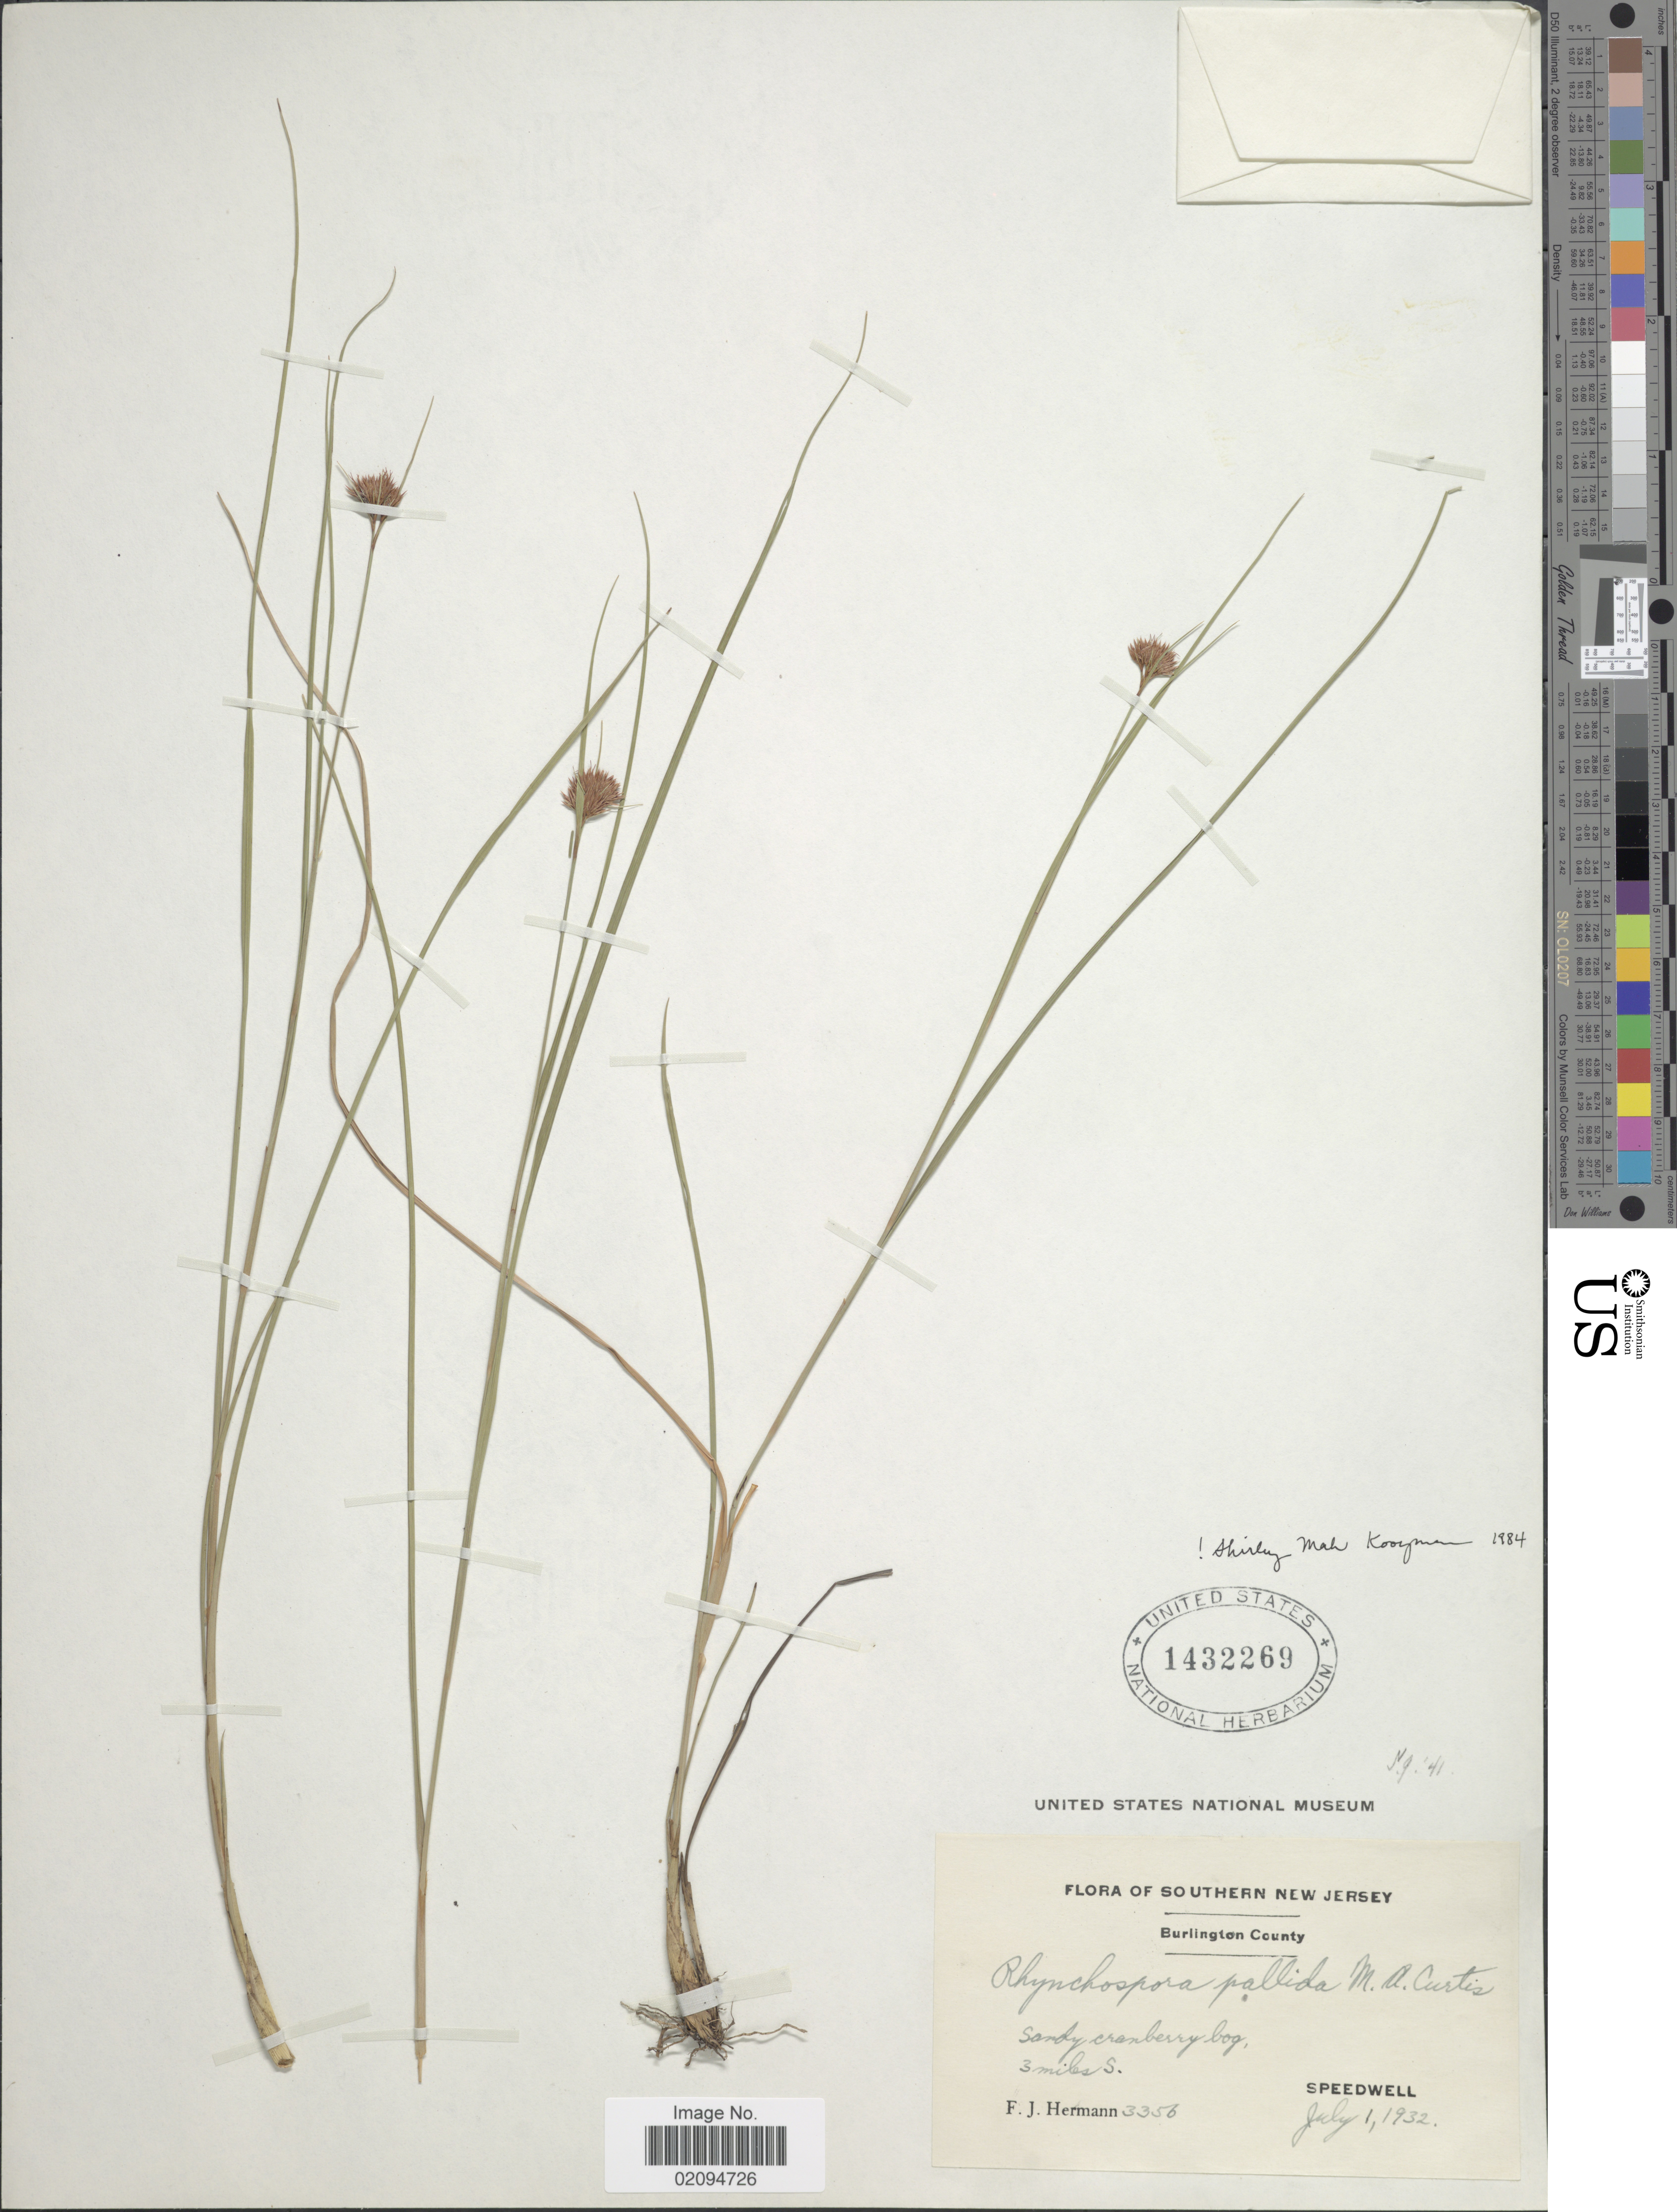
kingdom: Plantae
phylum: Tracheophyta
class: Liliopsida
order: Poales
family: Cyperaceae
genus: Rhynchospora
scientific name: Rhynchospora pallida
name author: M.A. Curtis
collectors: F. J. Hermann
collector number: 3356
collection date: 1932-07-01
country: United States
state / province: New Jersey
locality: Southern New Jersey. Burlington County. 3 mile S. Speedwell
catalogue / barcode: US 1432269